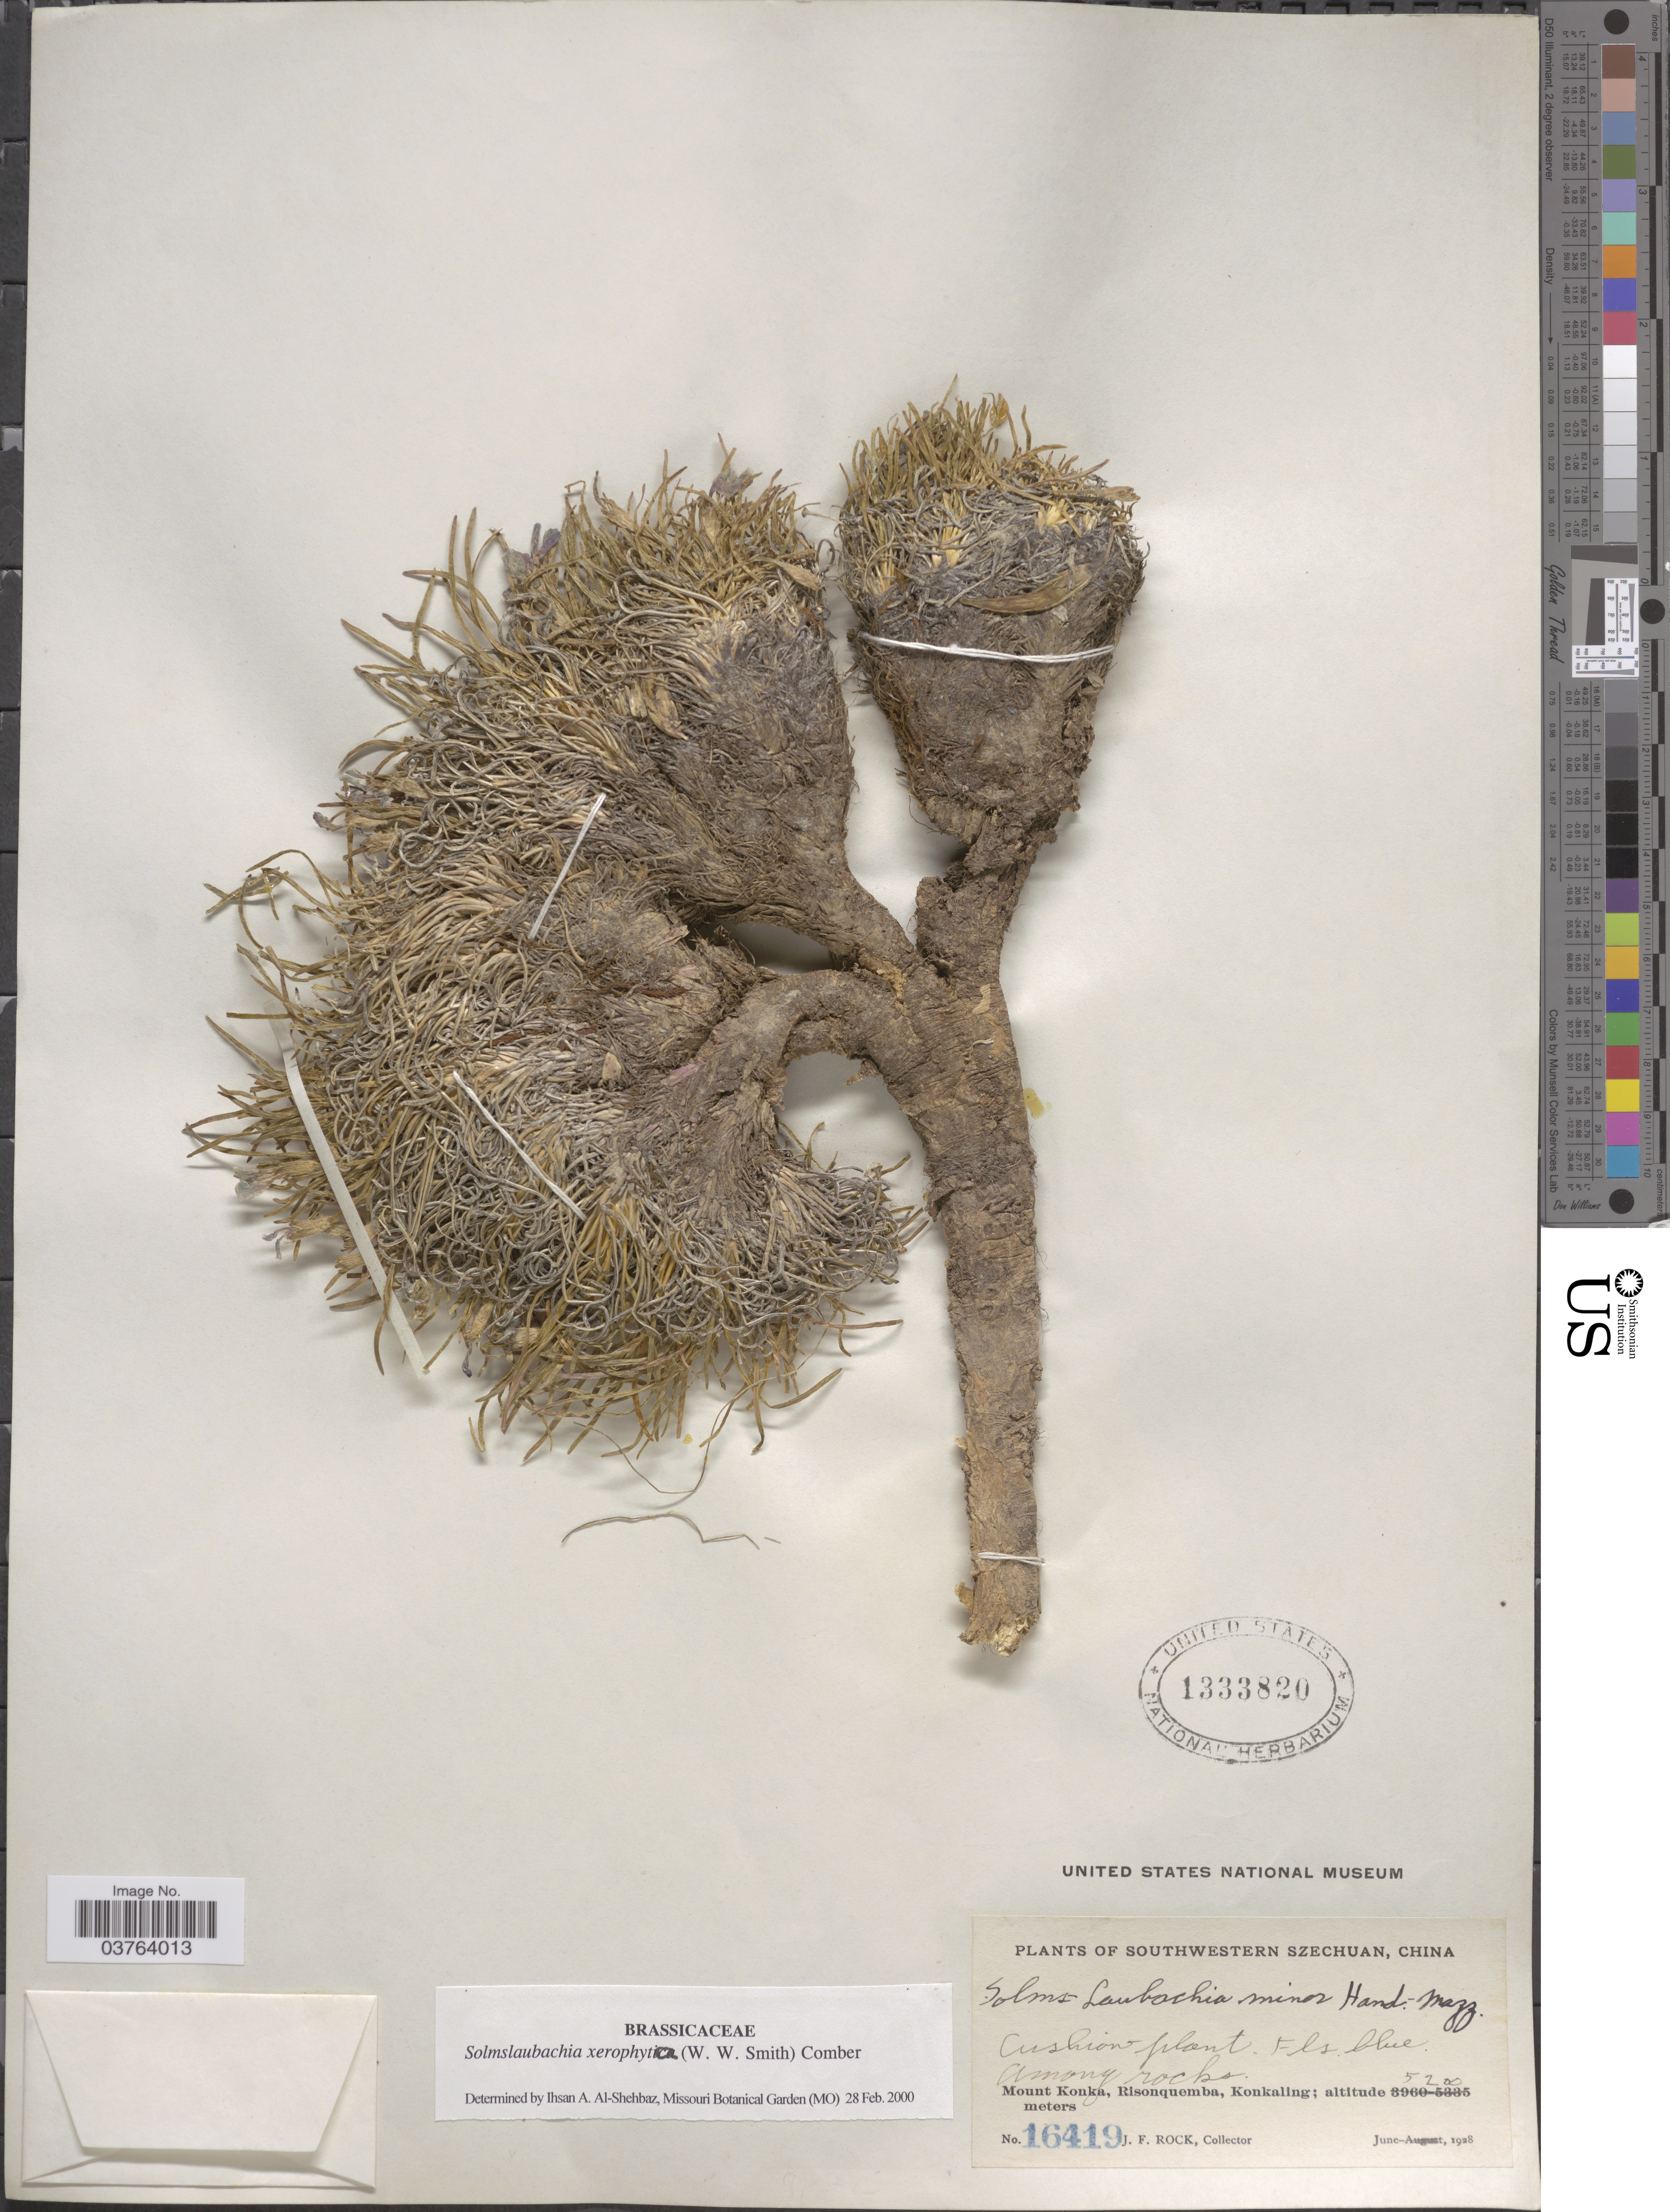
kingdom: Plantae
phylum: Tracheophyta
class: Magnoliopsida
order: Brassicales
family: Brassicaceae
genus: Solms-Laubachia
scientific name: Solms-laubachia xerophyta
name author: (W.W. Sm.) H.F. Comber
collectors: J. Rock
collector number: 16419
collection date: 1928-06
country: China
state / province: Sichuan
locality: Southwestern Szechuan. Mount Konkam Risonquemba, Konkaling.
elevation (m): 5200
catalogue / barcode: US 1333820